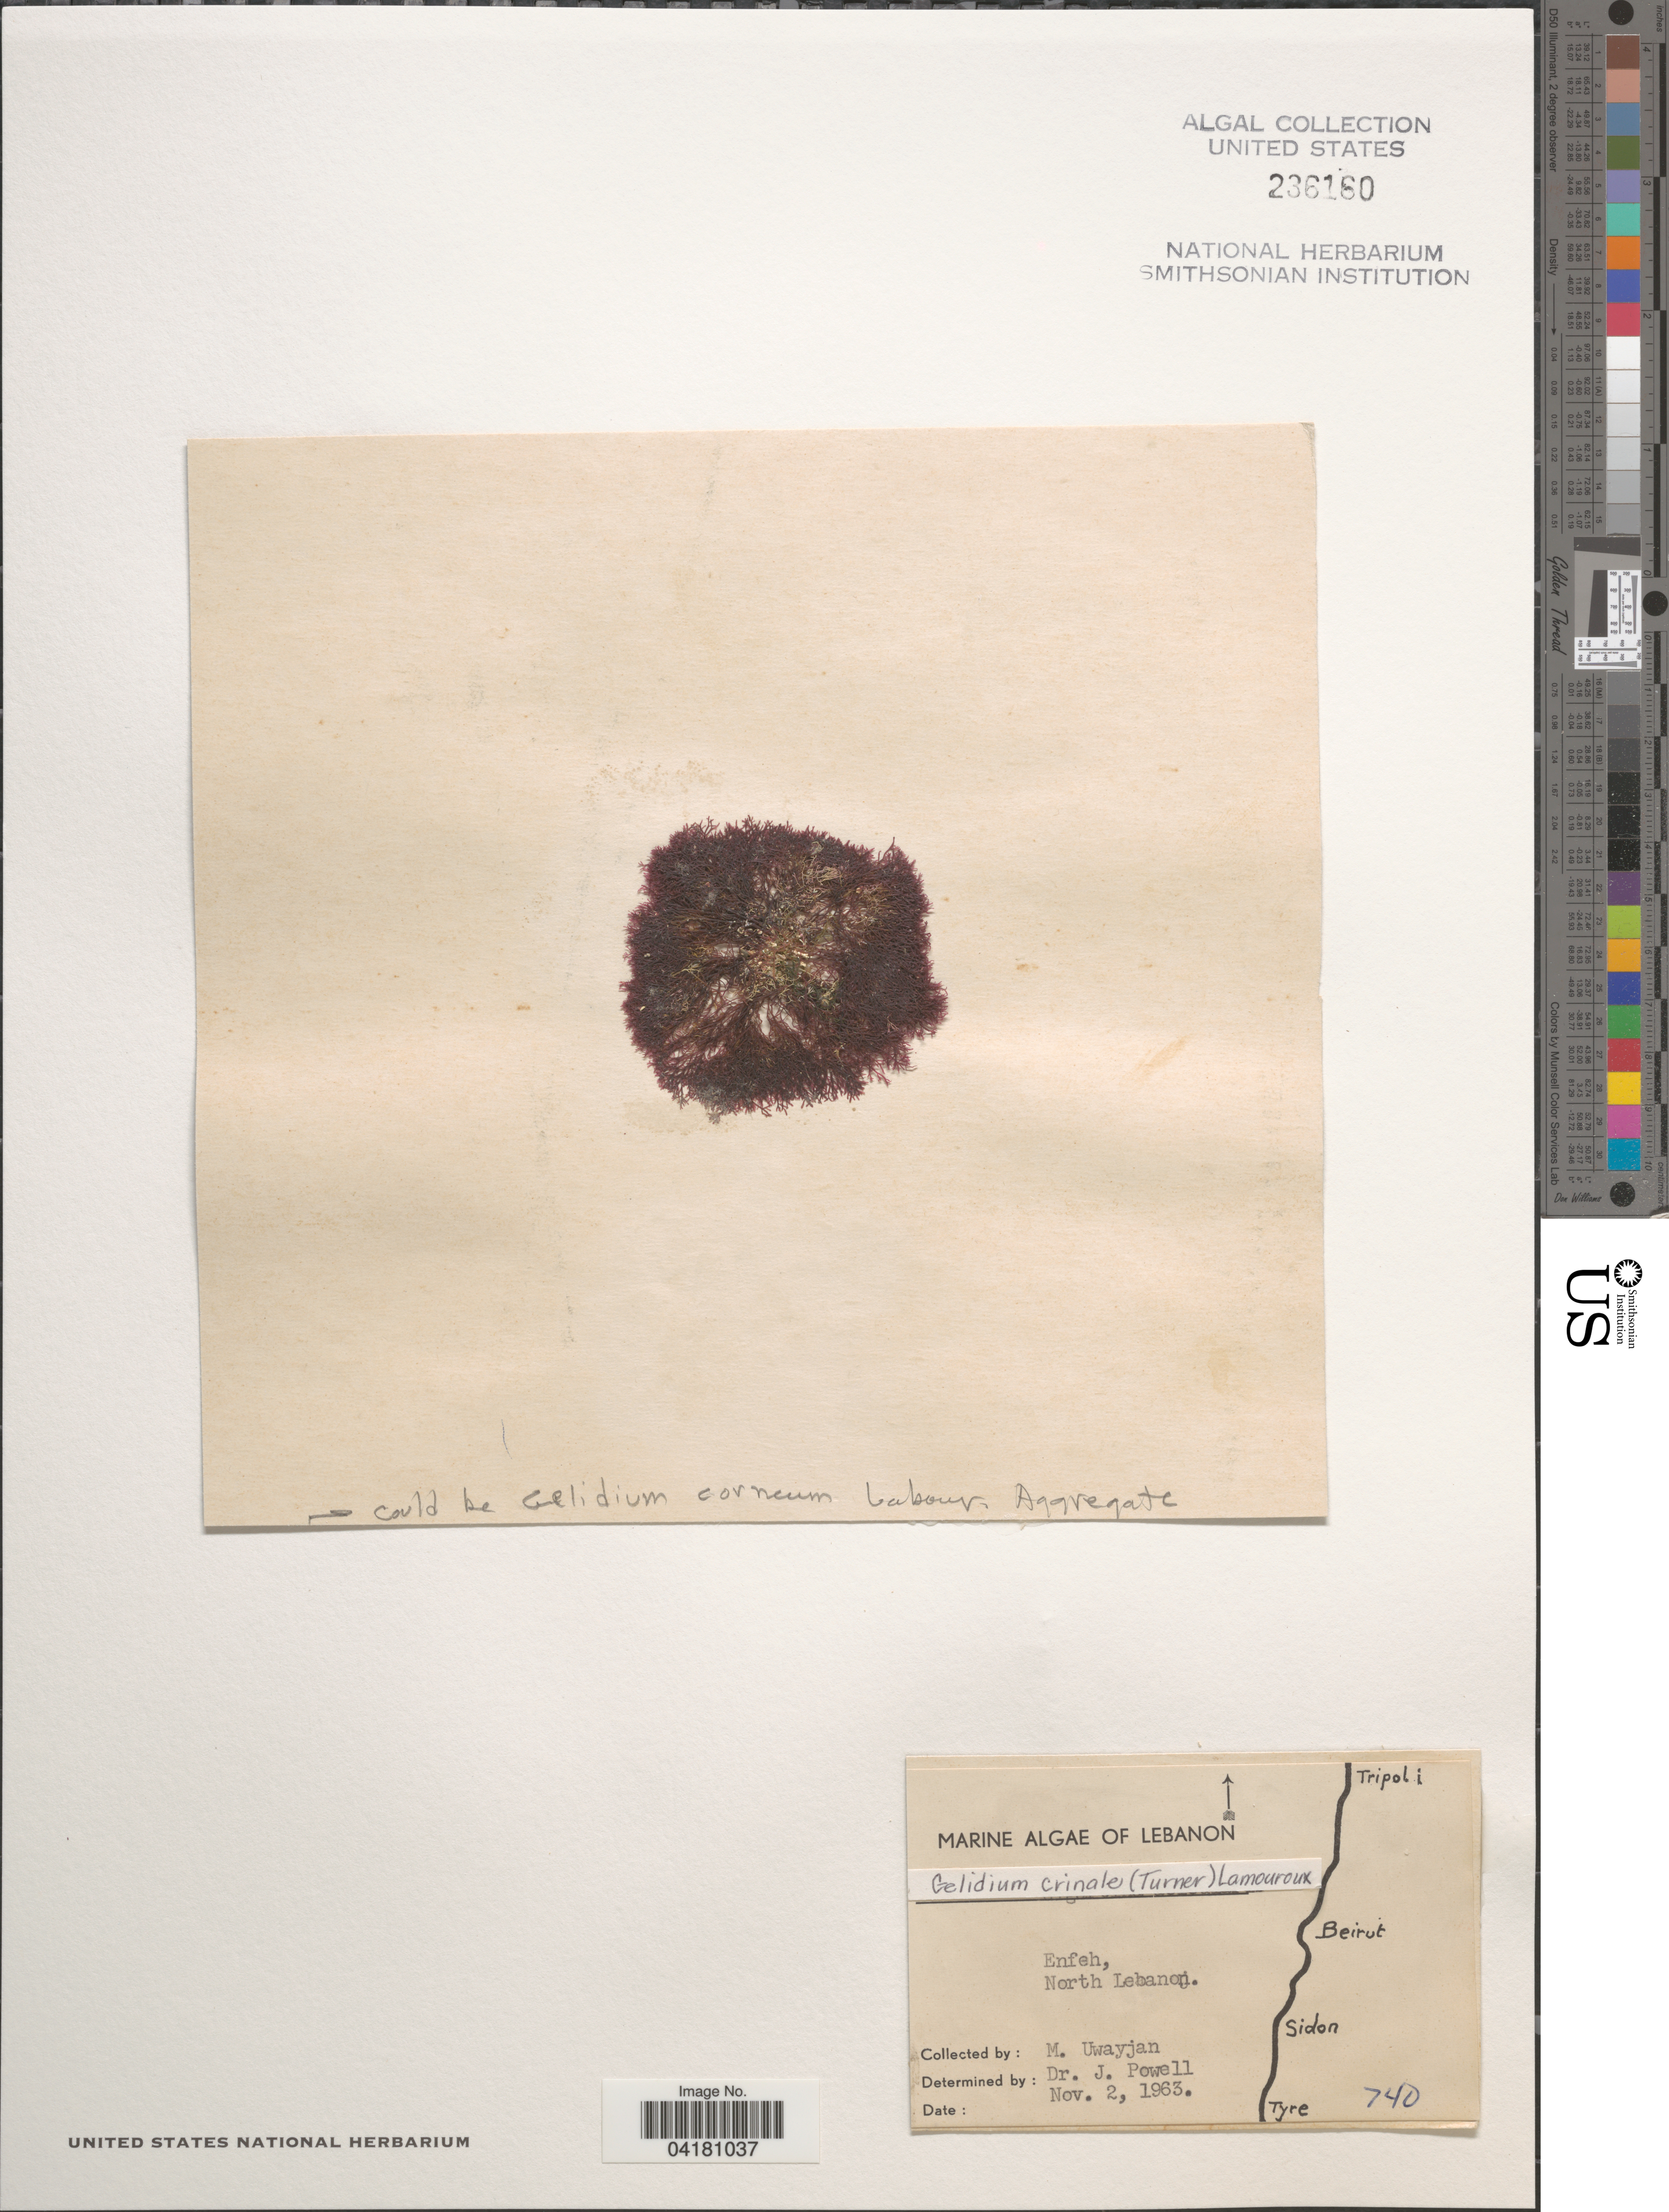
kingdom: Plantae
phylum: Rhodophyta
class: Florideophyceae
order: Gelidiales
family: Gelidiaceae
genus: Gelidium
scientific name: Gelidium crinale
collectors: M. Uwayjan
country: Lebanon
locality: Enfeh, North Lebanon.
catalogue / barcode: US 236160